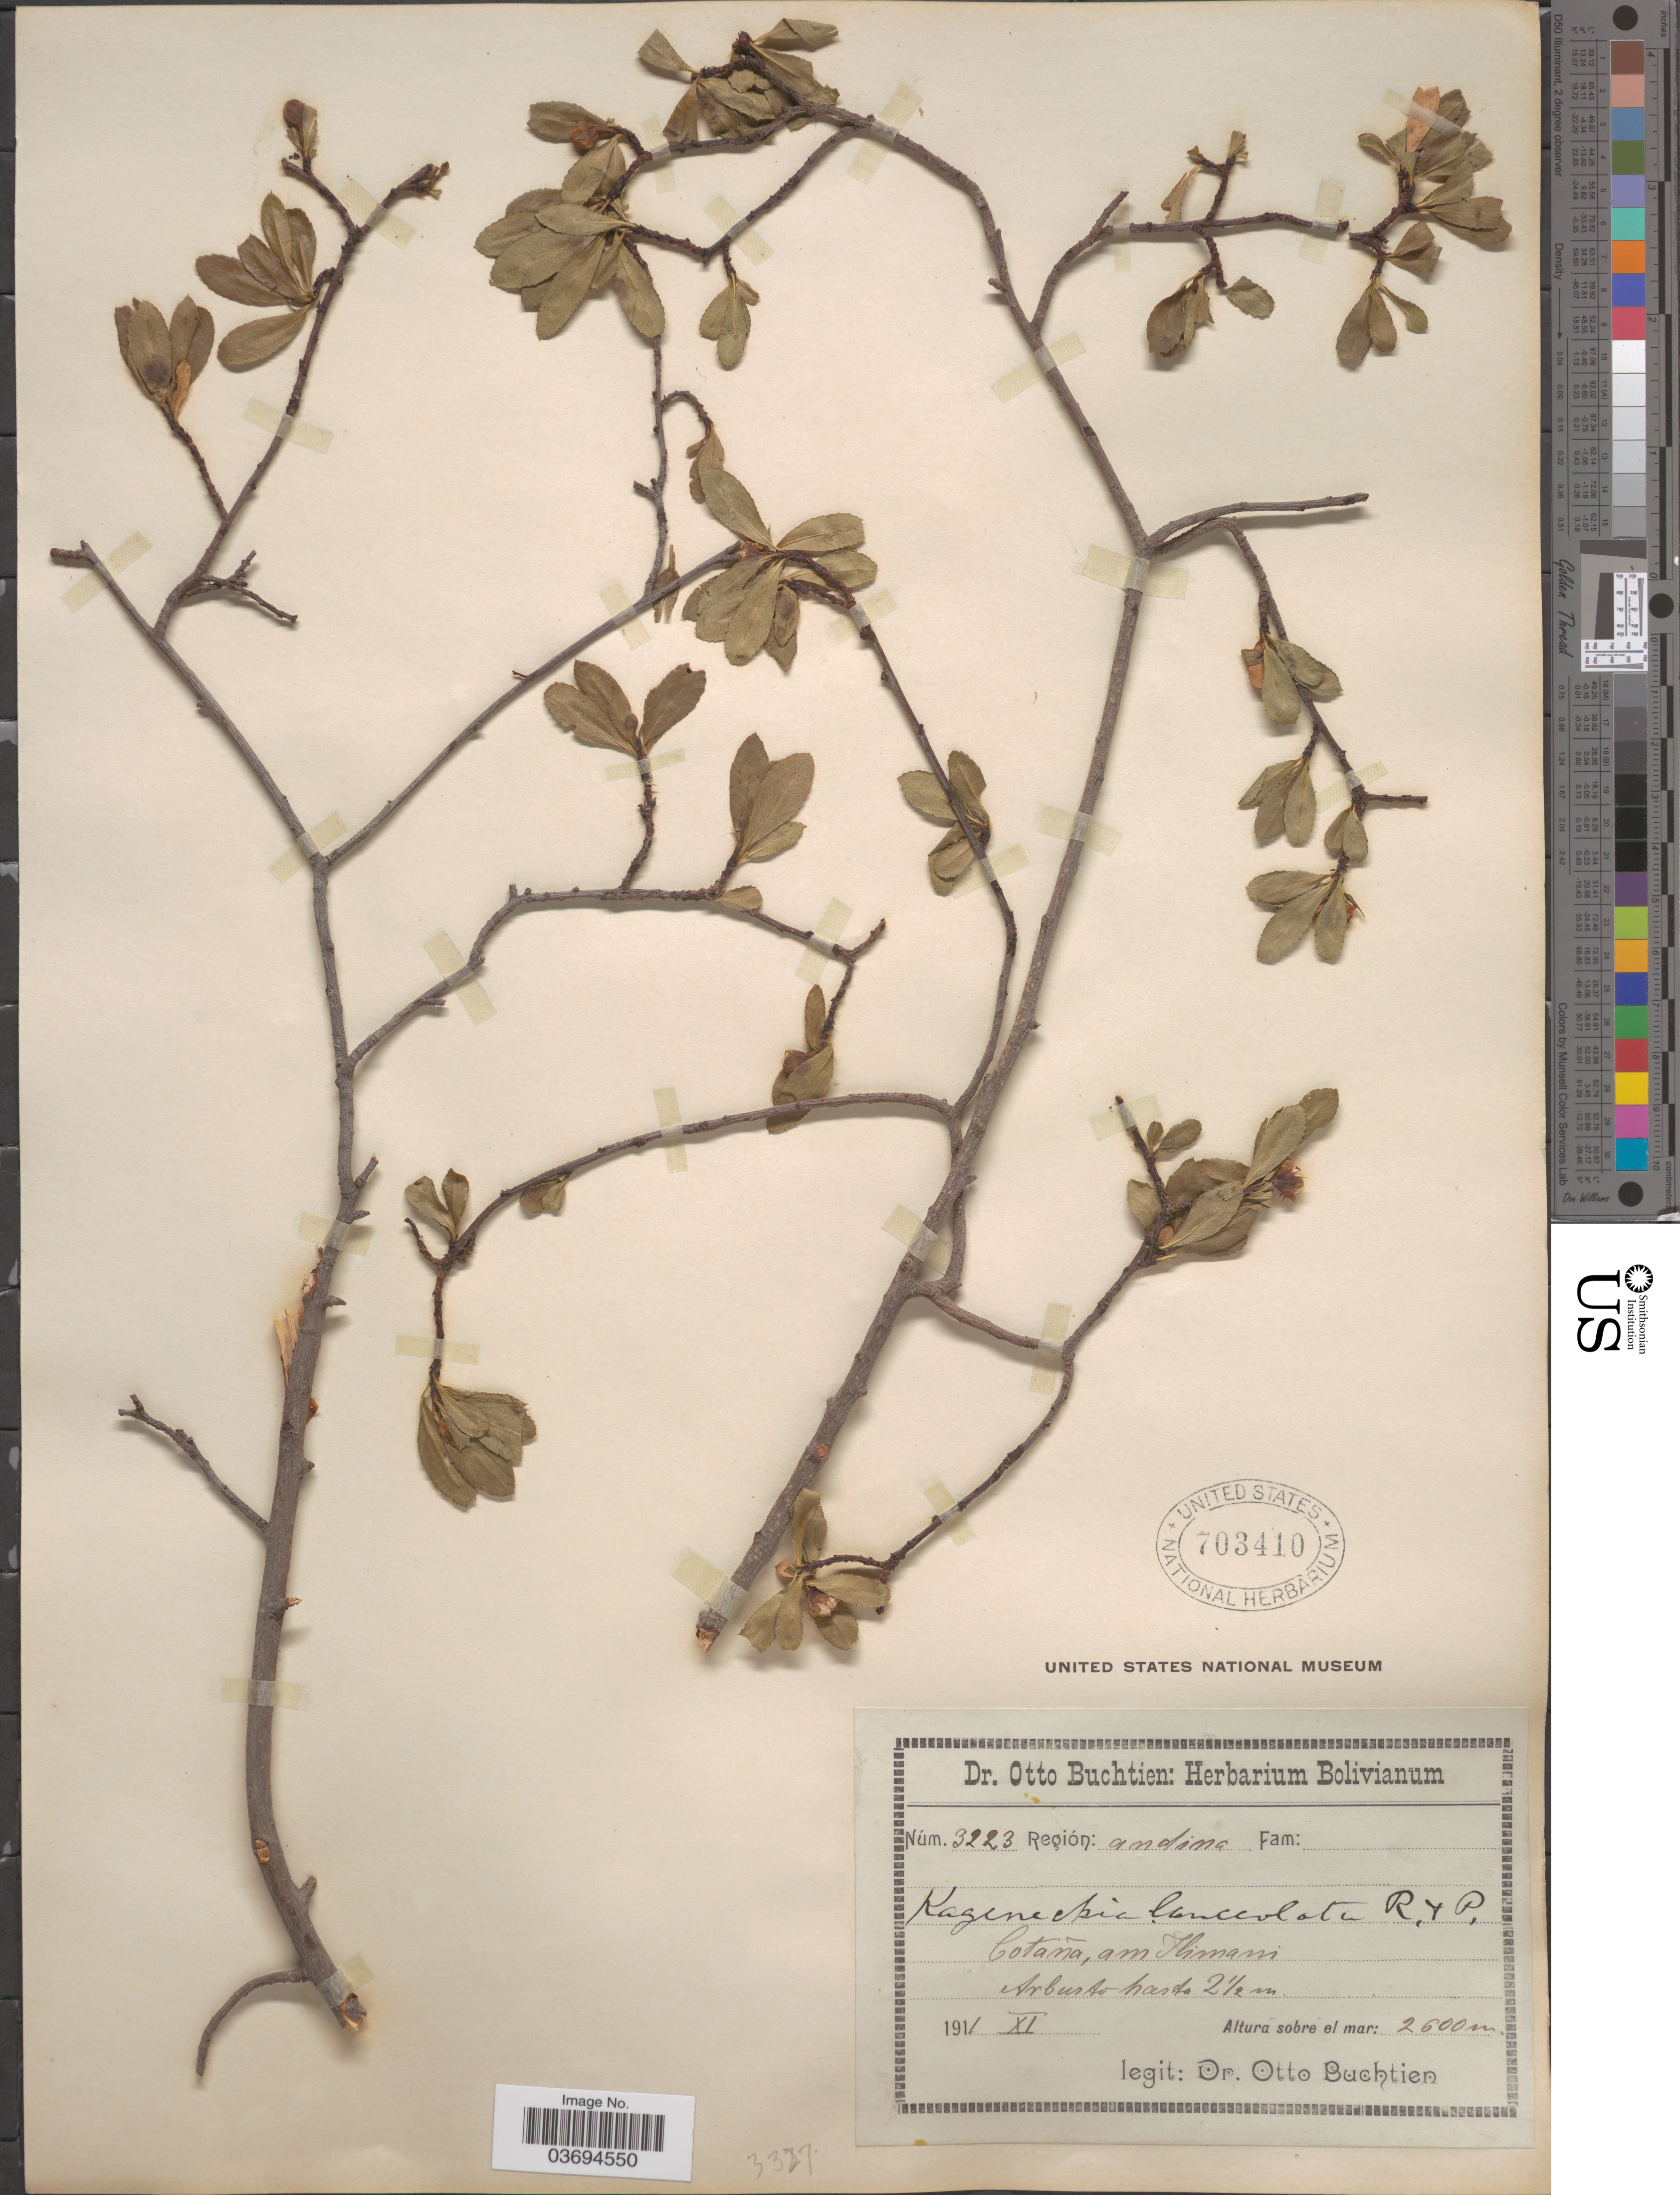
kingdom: Plantae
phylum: Tracheophyta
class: Magnoliopsida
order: Rosales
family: Rosaceae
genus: Kageneckia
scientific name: Kageneckia lanceolata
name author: Ruiz & Pav.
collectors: O. Buchtien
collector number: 3223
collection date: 1911-11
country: Bolivia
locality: Región: andina. Cotaña, am Ilimani.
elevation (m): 2600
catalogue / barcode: US 703410